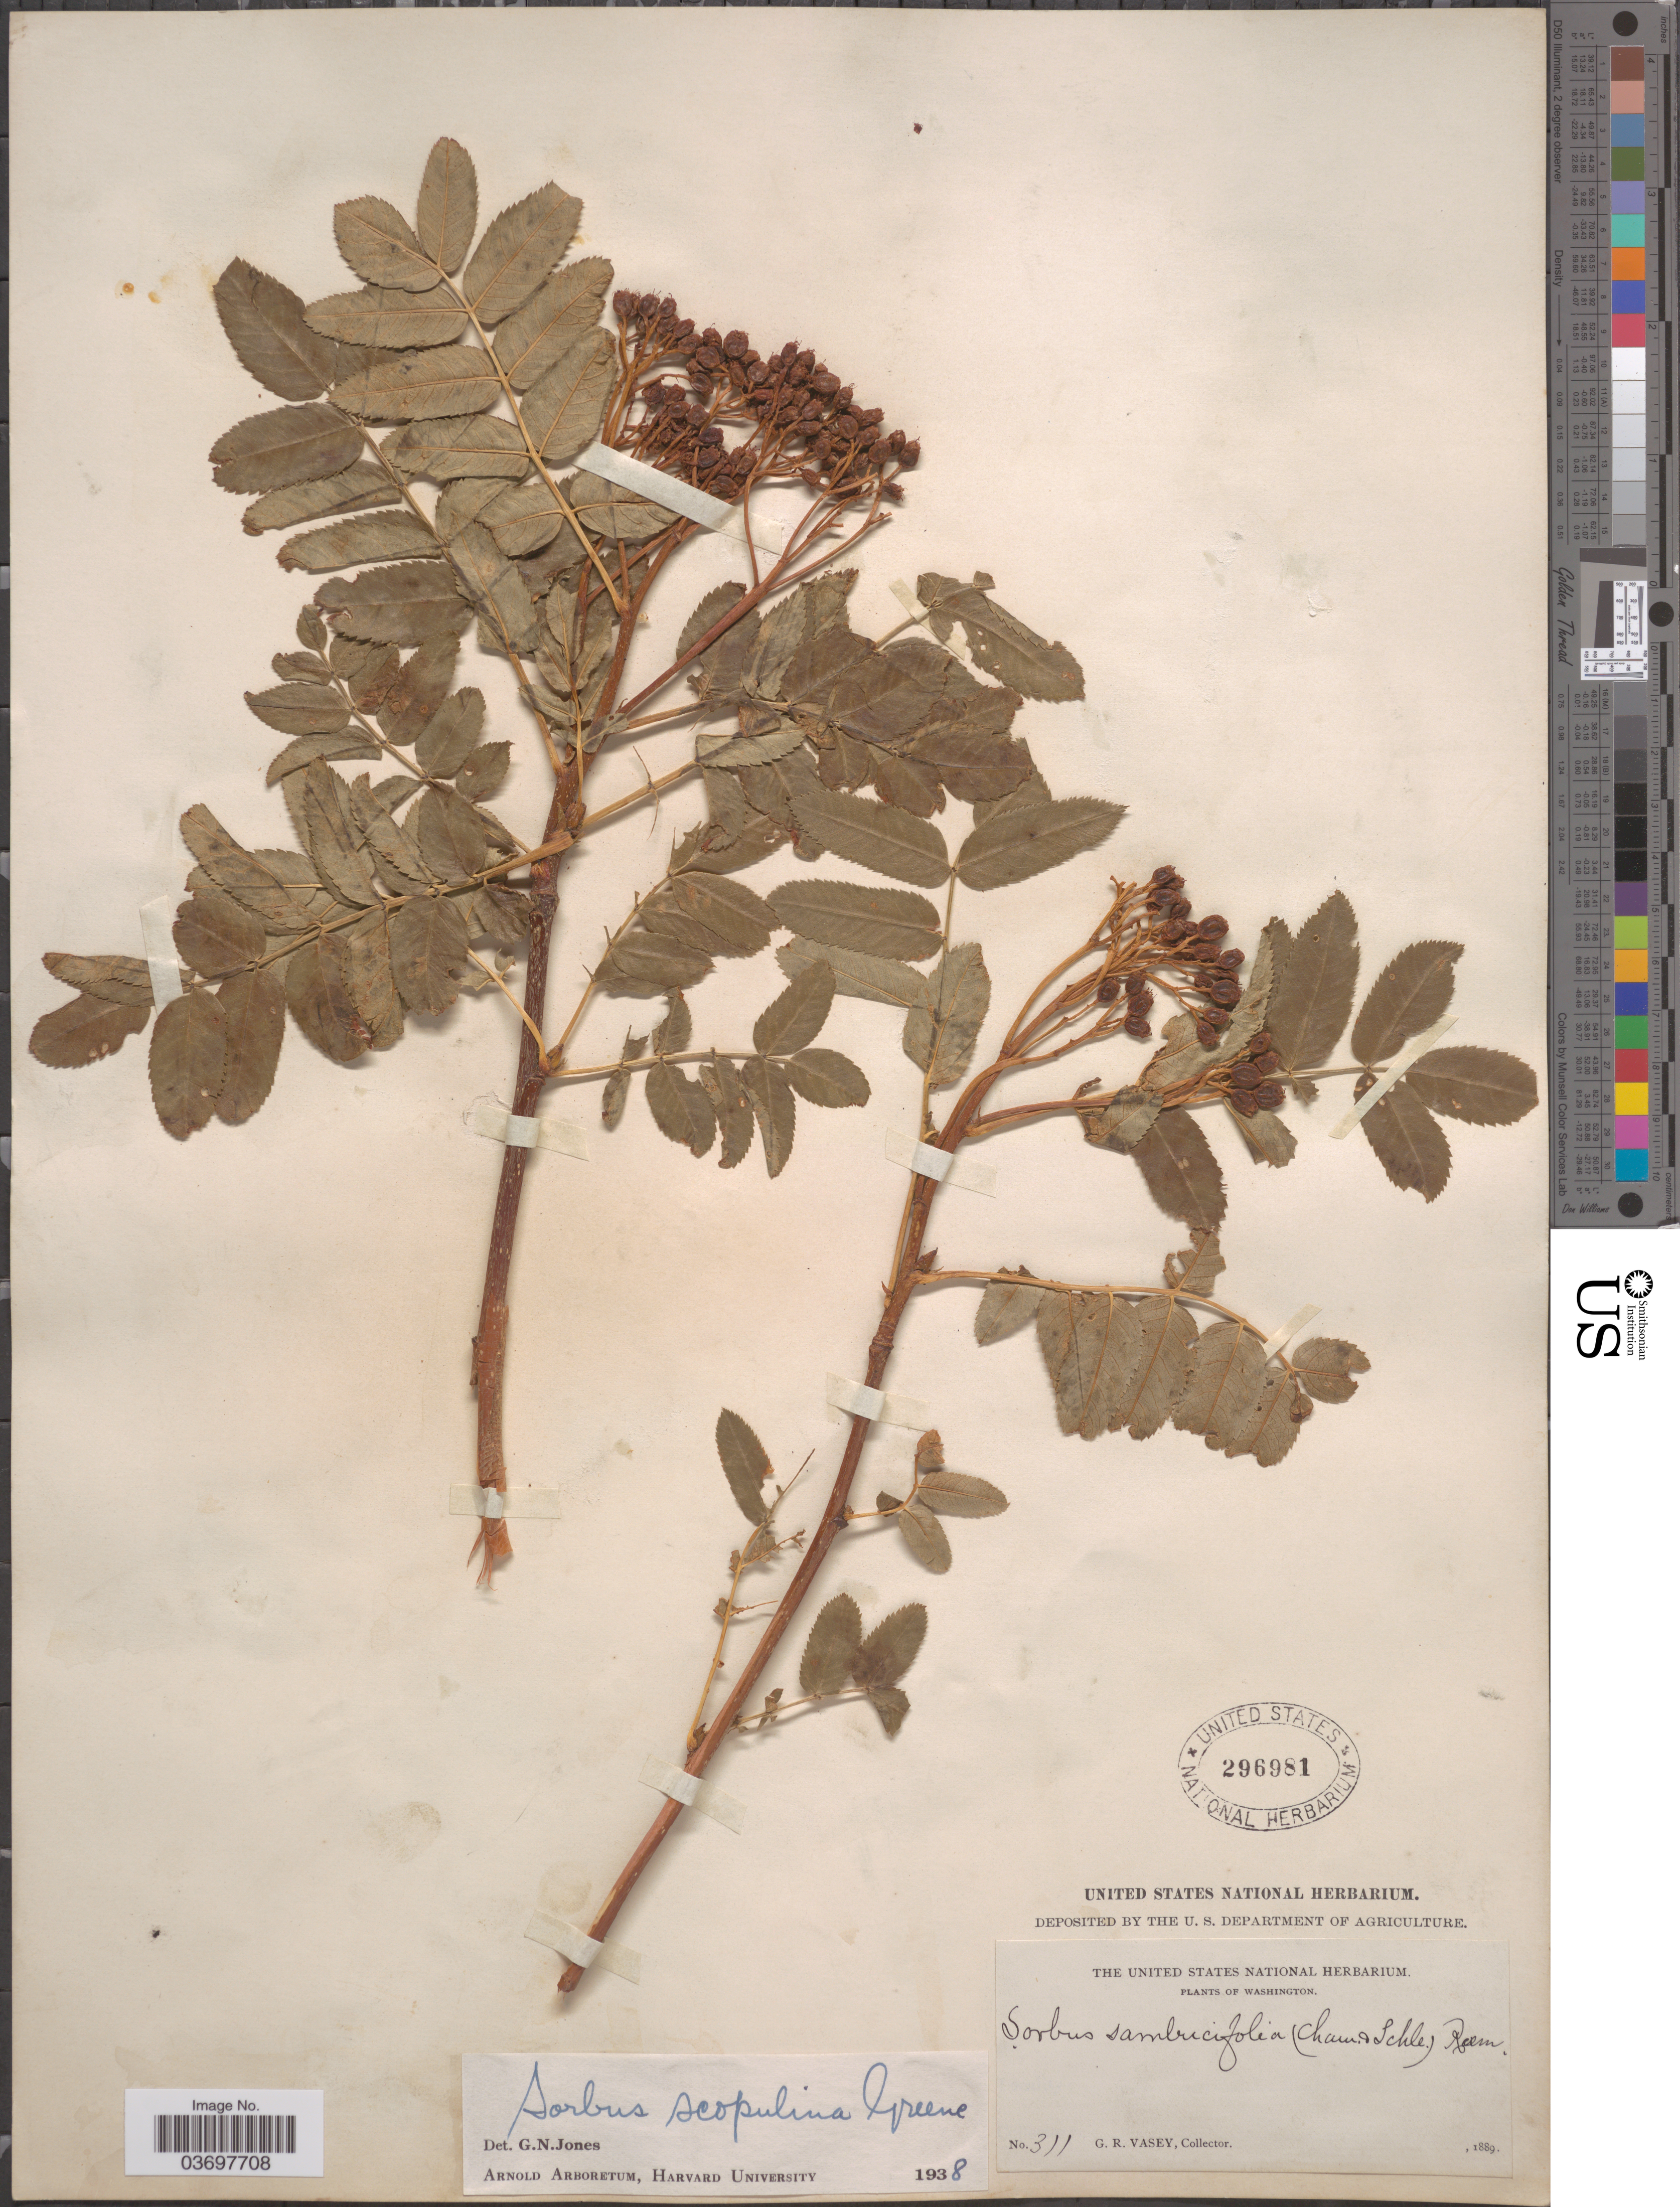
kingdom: Plantae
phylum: Tracheophyta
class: Magnoliopsida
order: Rosales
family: Rosaceae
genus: Sorbus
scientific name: Sorbus scopulina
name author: Greene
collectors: G. R. Vasey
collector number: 311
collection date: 1889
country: United States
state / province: Washington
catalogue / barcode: US 296981